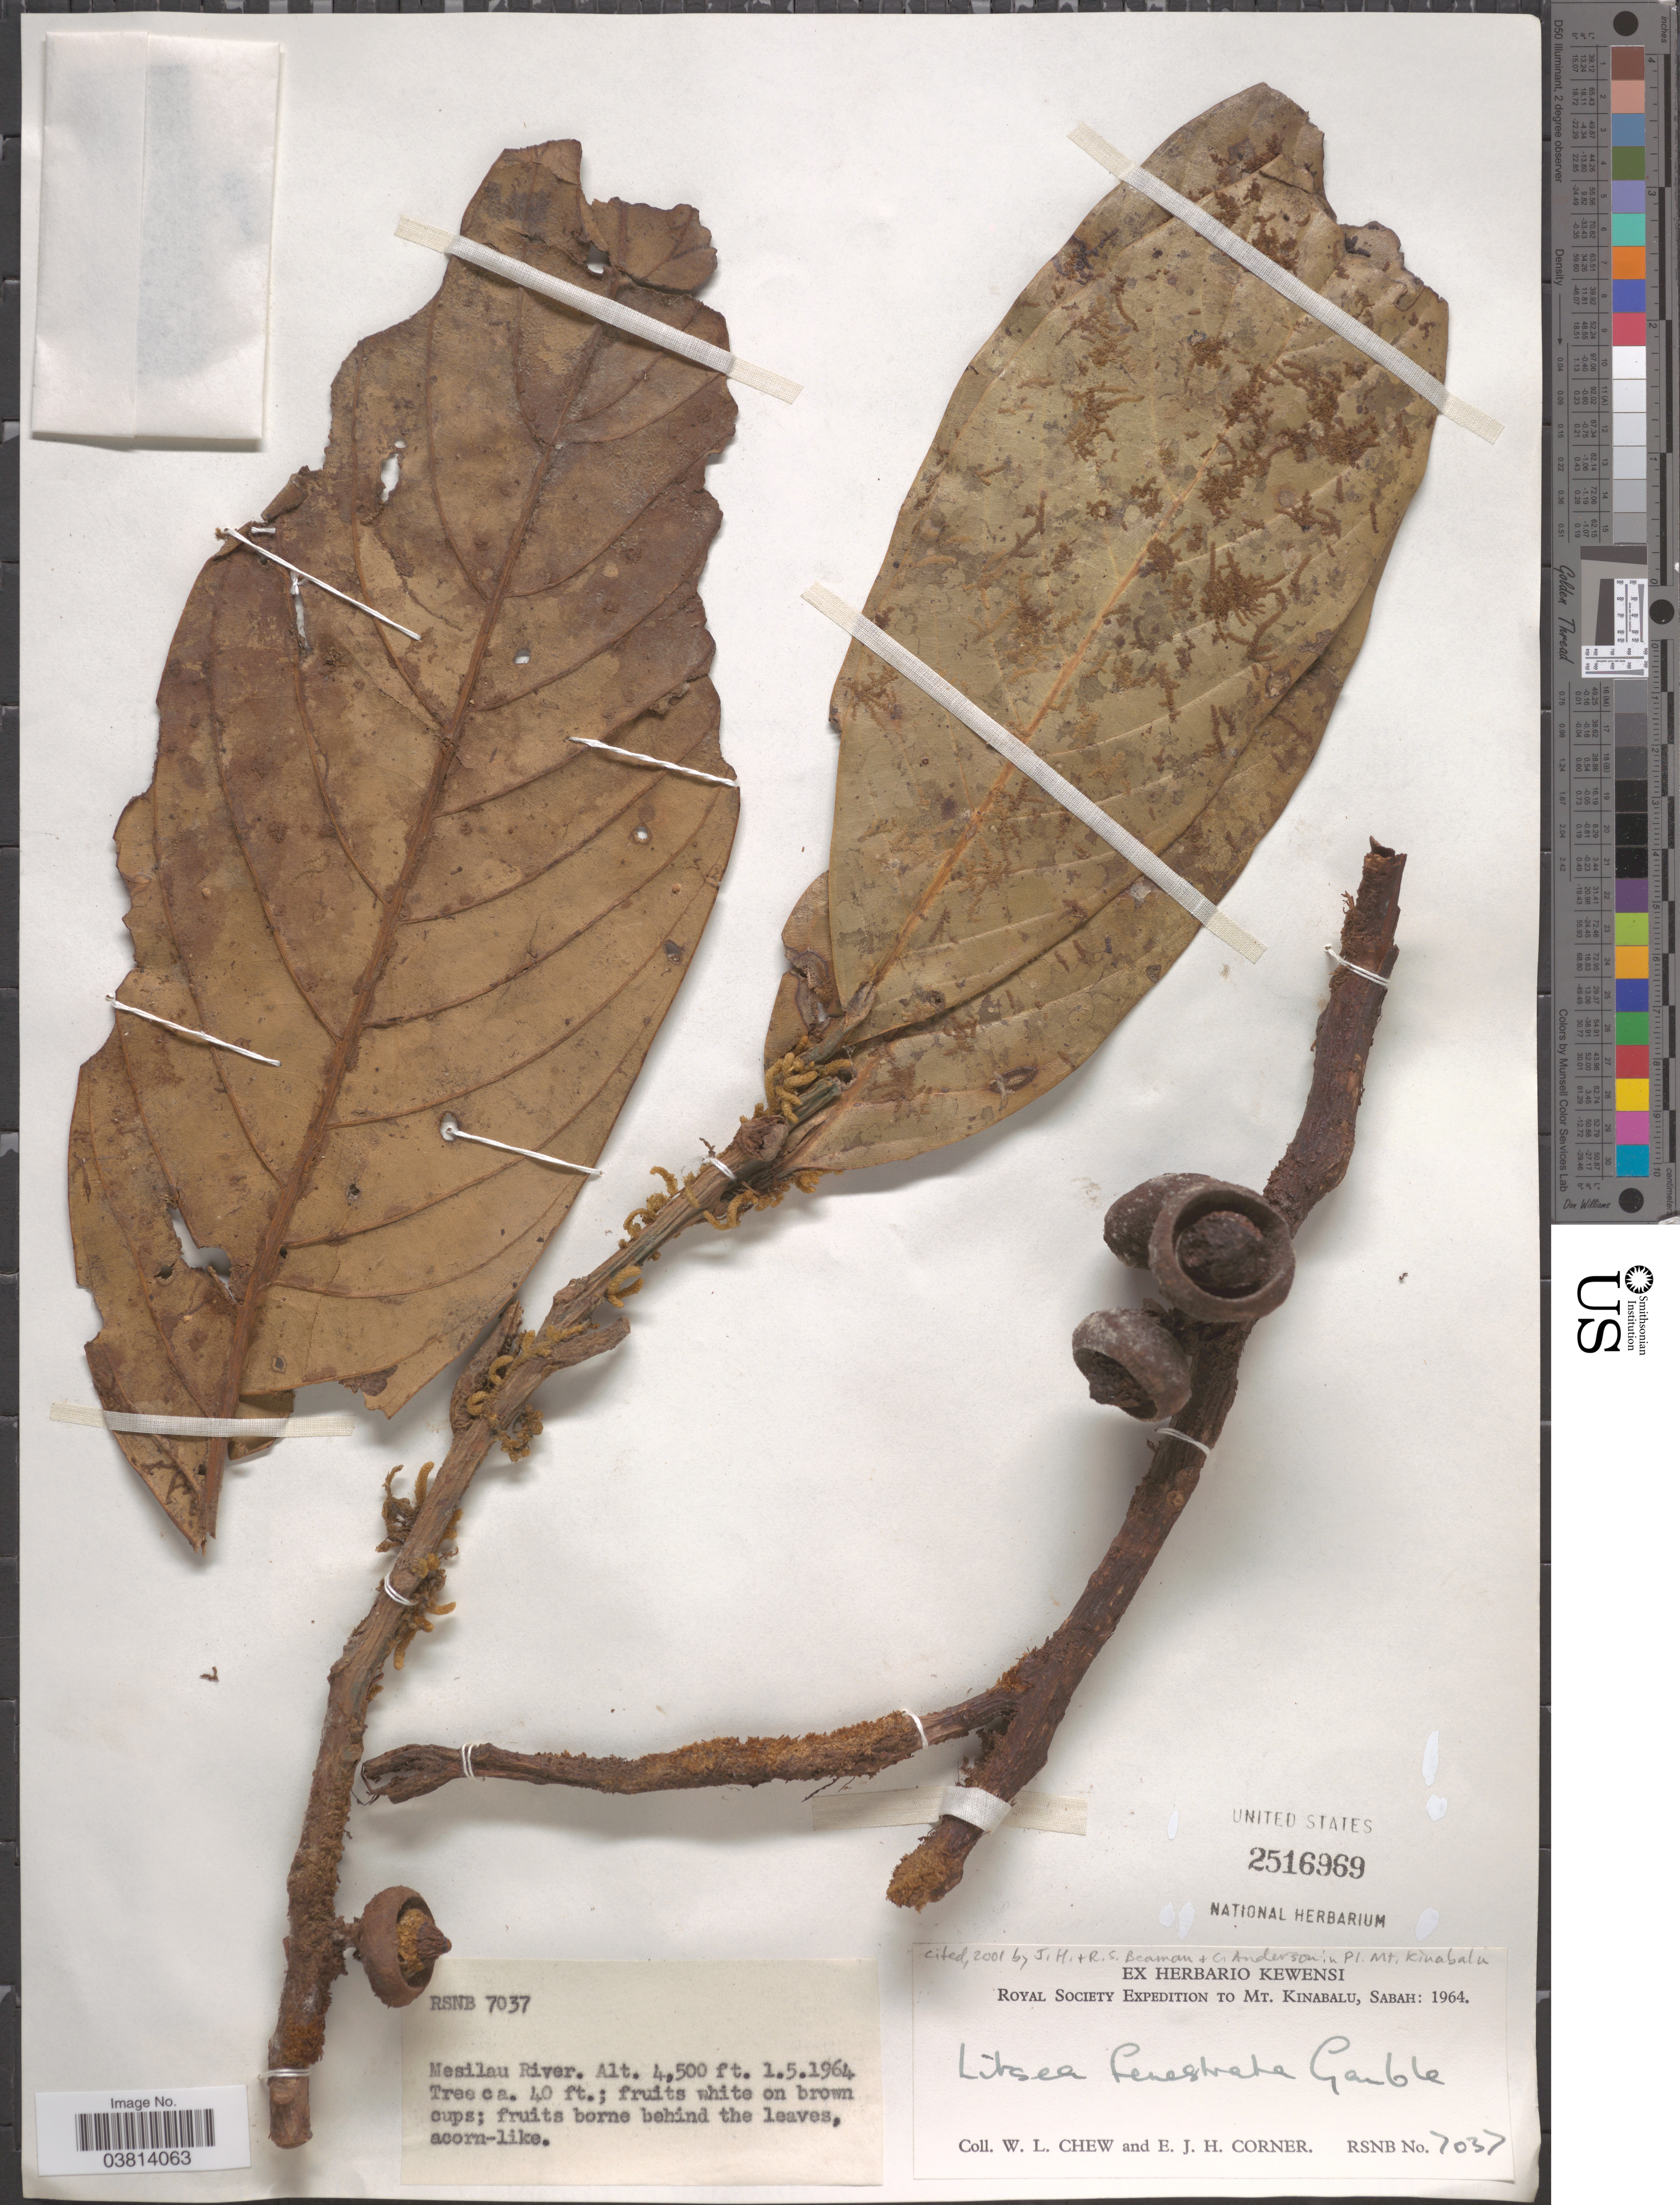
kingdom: Plantae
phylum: Tracheophyta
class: Magnoliopsida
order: Laurales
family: Lauraceae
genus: Litsea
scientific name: Litsea fenestrata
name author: Gamble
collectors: W. Chew & E. Corner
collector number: RSNB7037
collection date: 1964-05-01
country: Malaysia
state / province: Sabah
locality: Mesilau River, Mt. Kinabalu.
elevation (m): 1372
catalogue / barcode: US 2516969